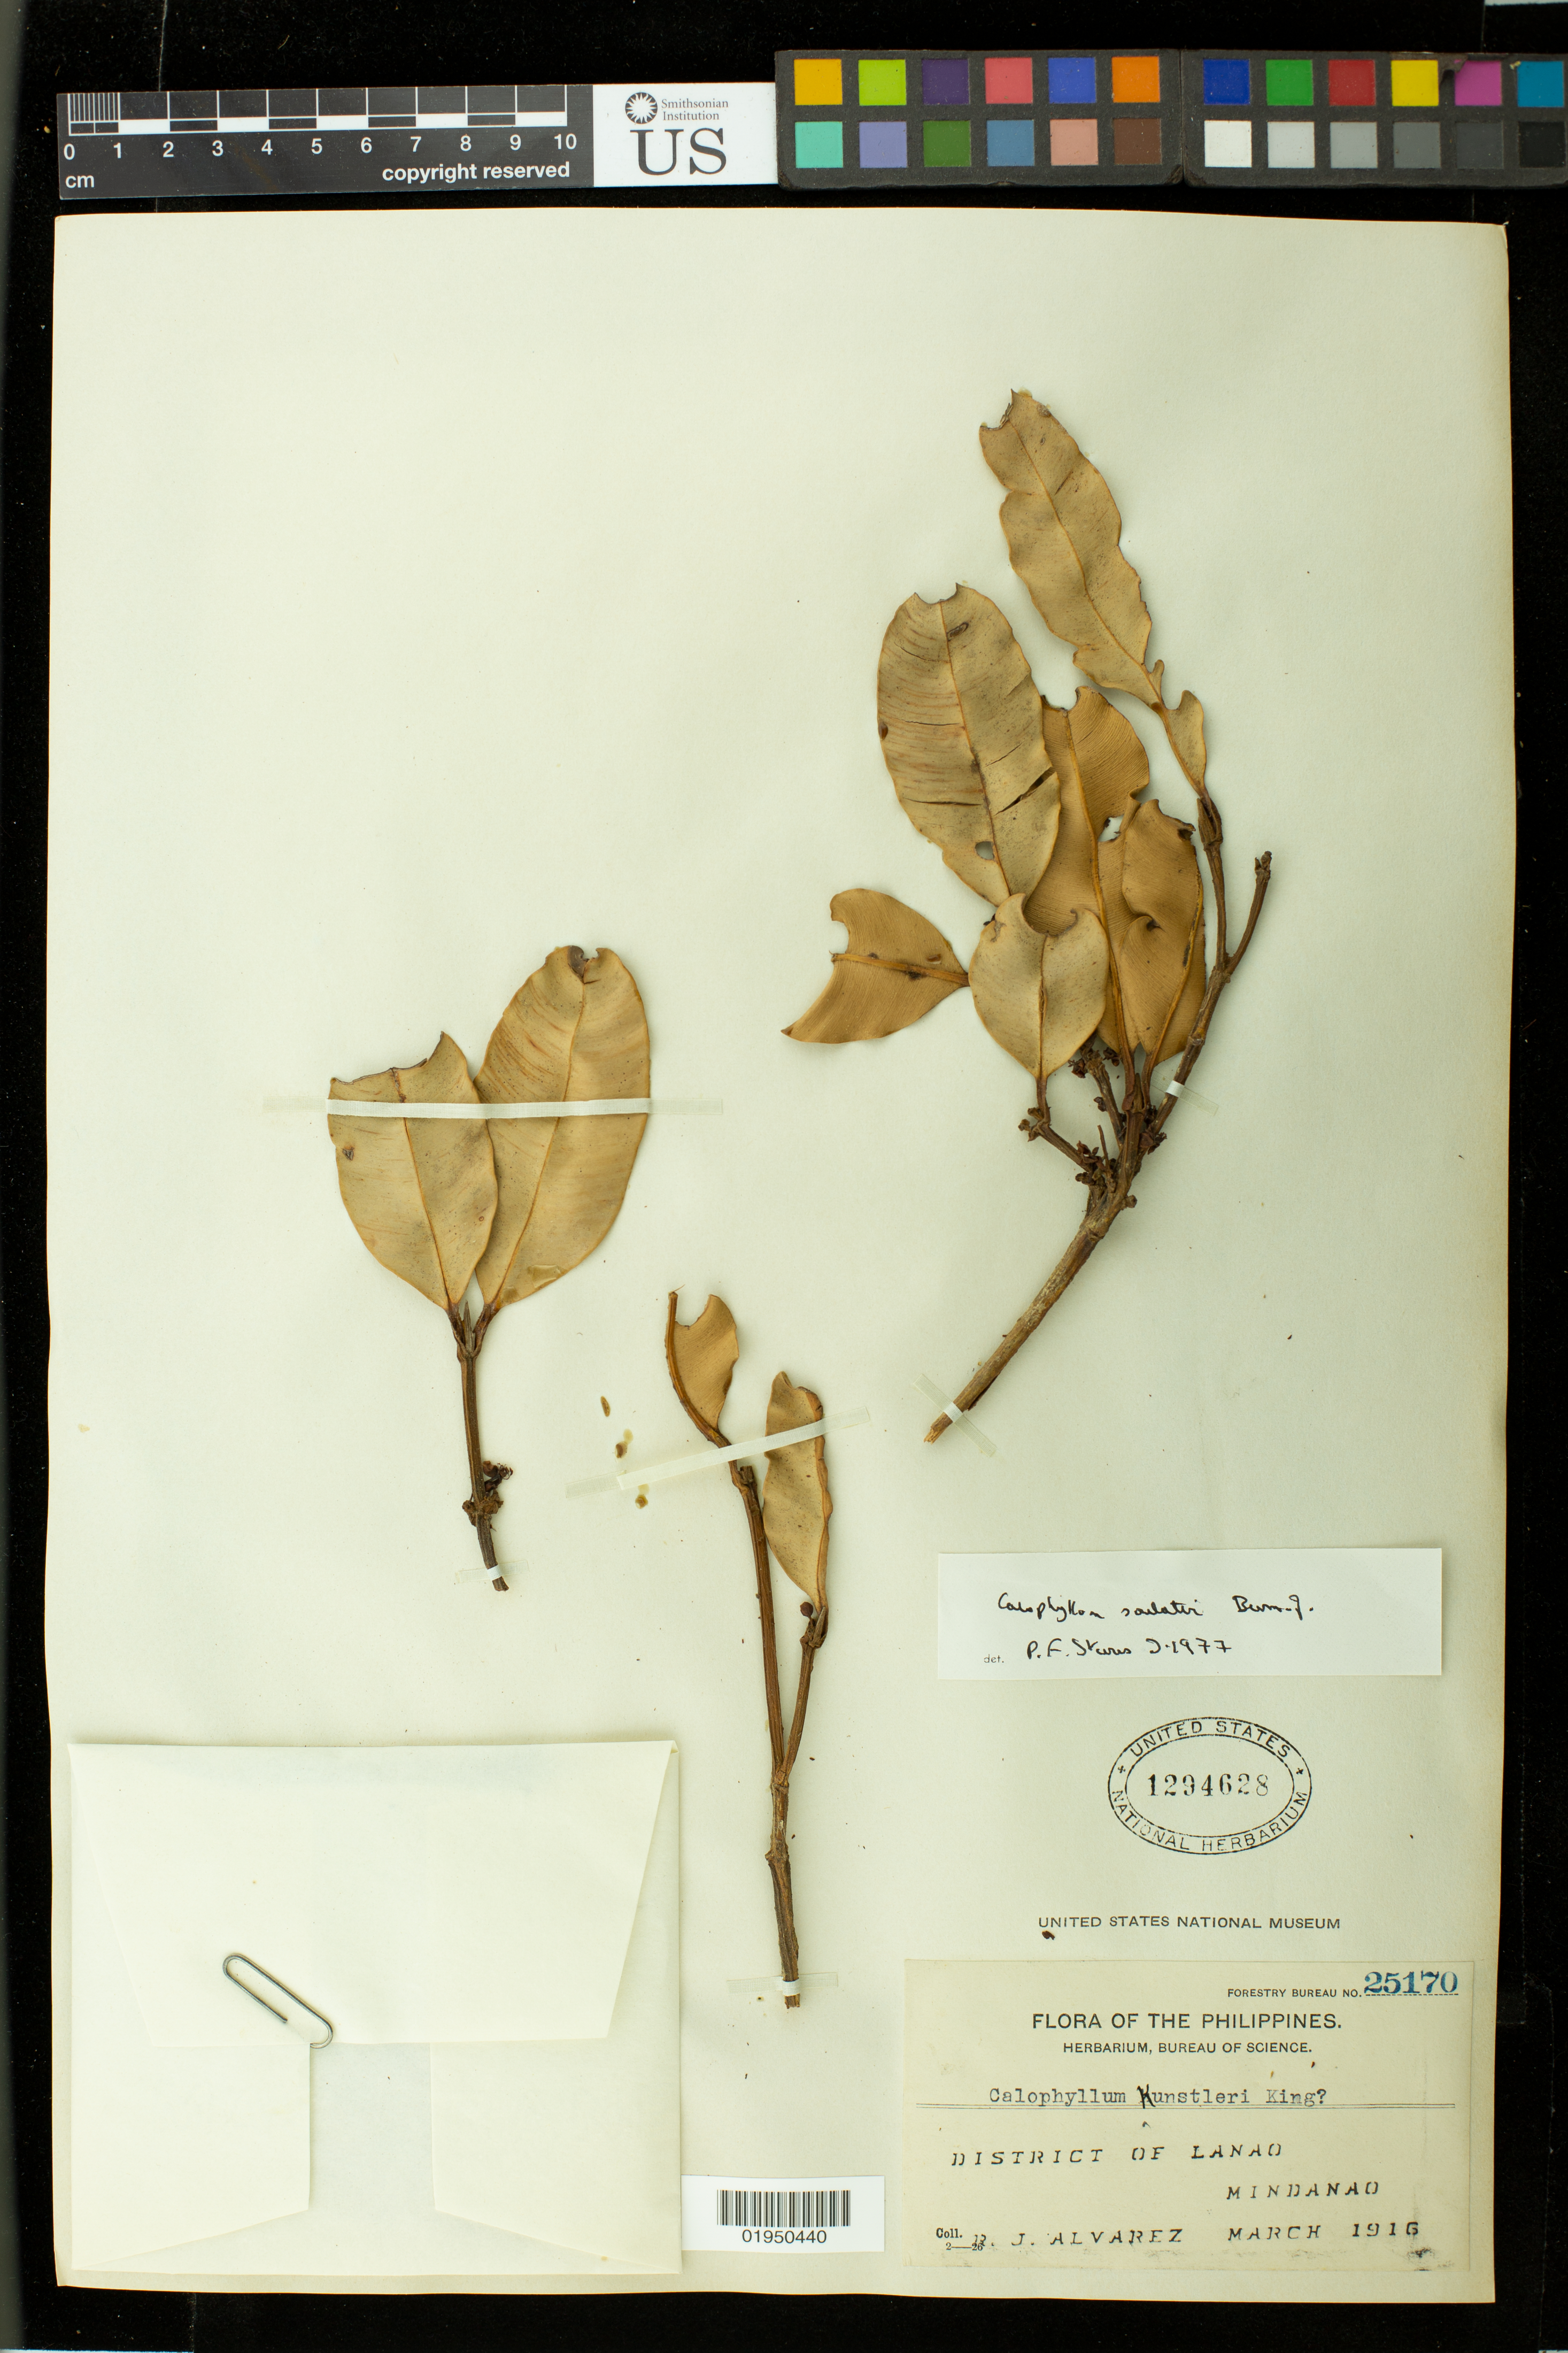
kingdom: Plantae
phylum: Tracheophyta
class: Magnoliopsida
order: Malpighiales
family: Calophyllaceae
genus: Calophyllum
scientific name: Calophyllum soulattri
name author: Burm. f.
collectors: J. Alvarez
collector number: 2-26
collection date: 1914-03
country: Philippines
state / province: Muslim Mindanao / Northern Mindanao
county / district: Lanao del Norte / Lanao del Sur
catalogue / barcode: US 1294628